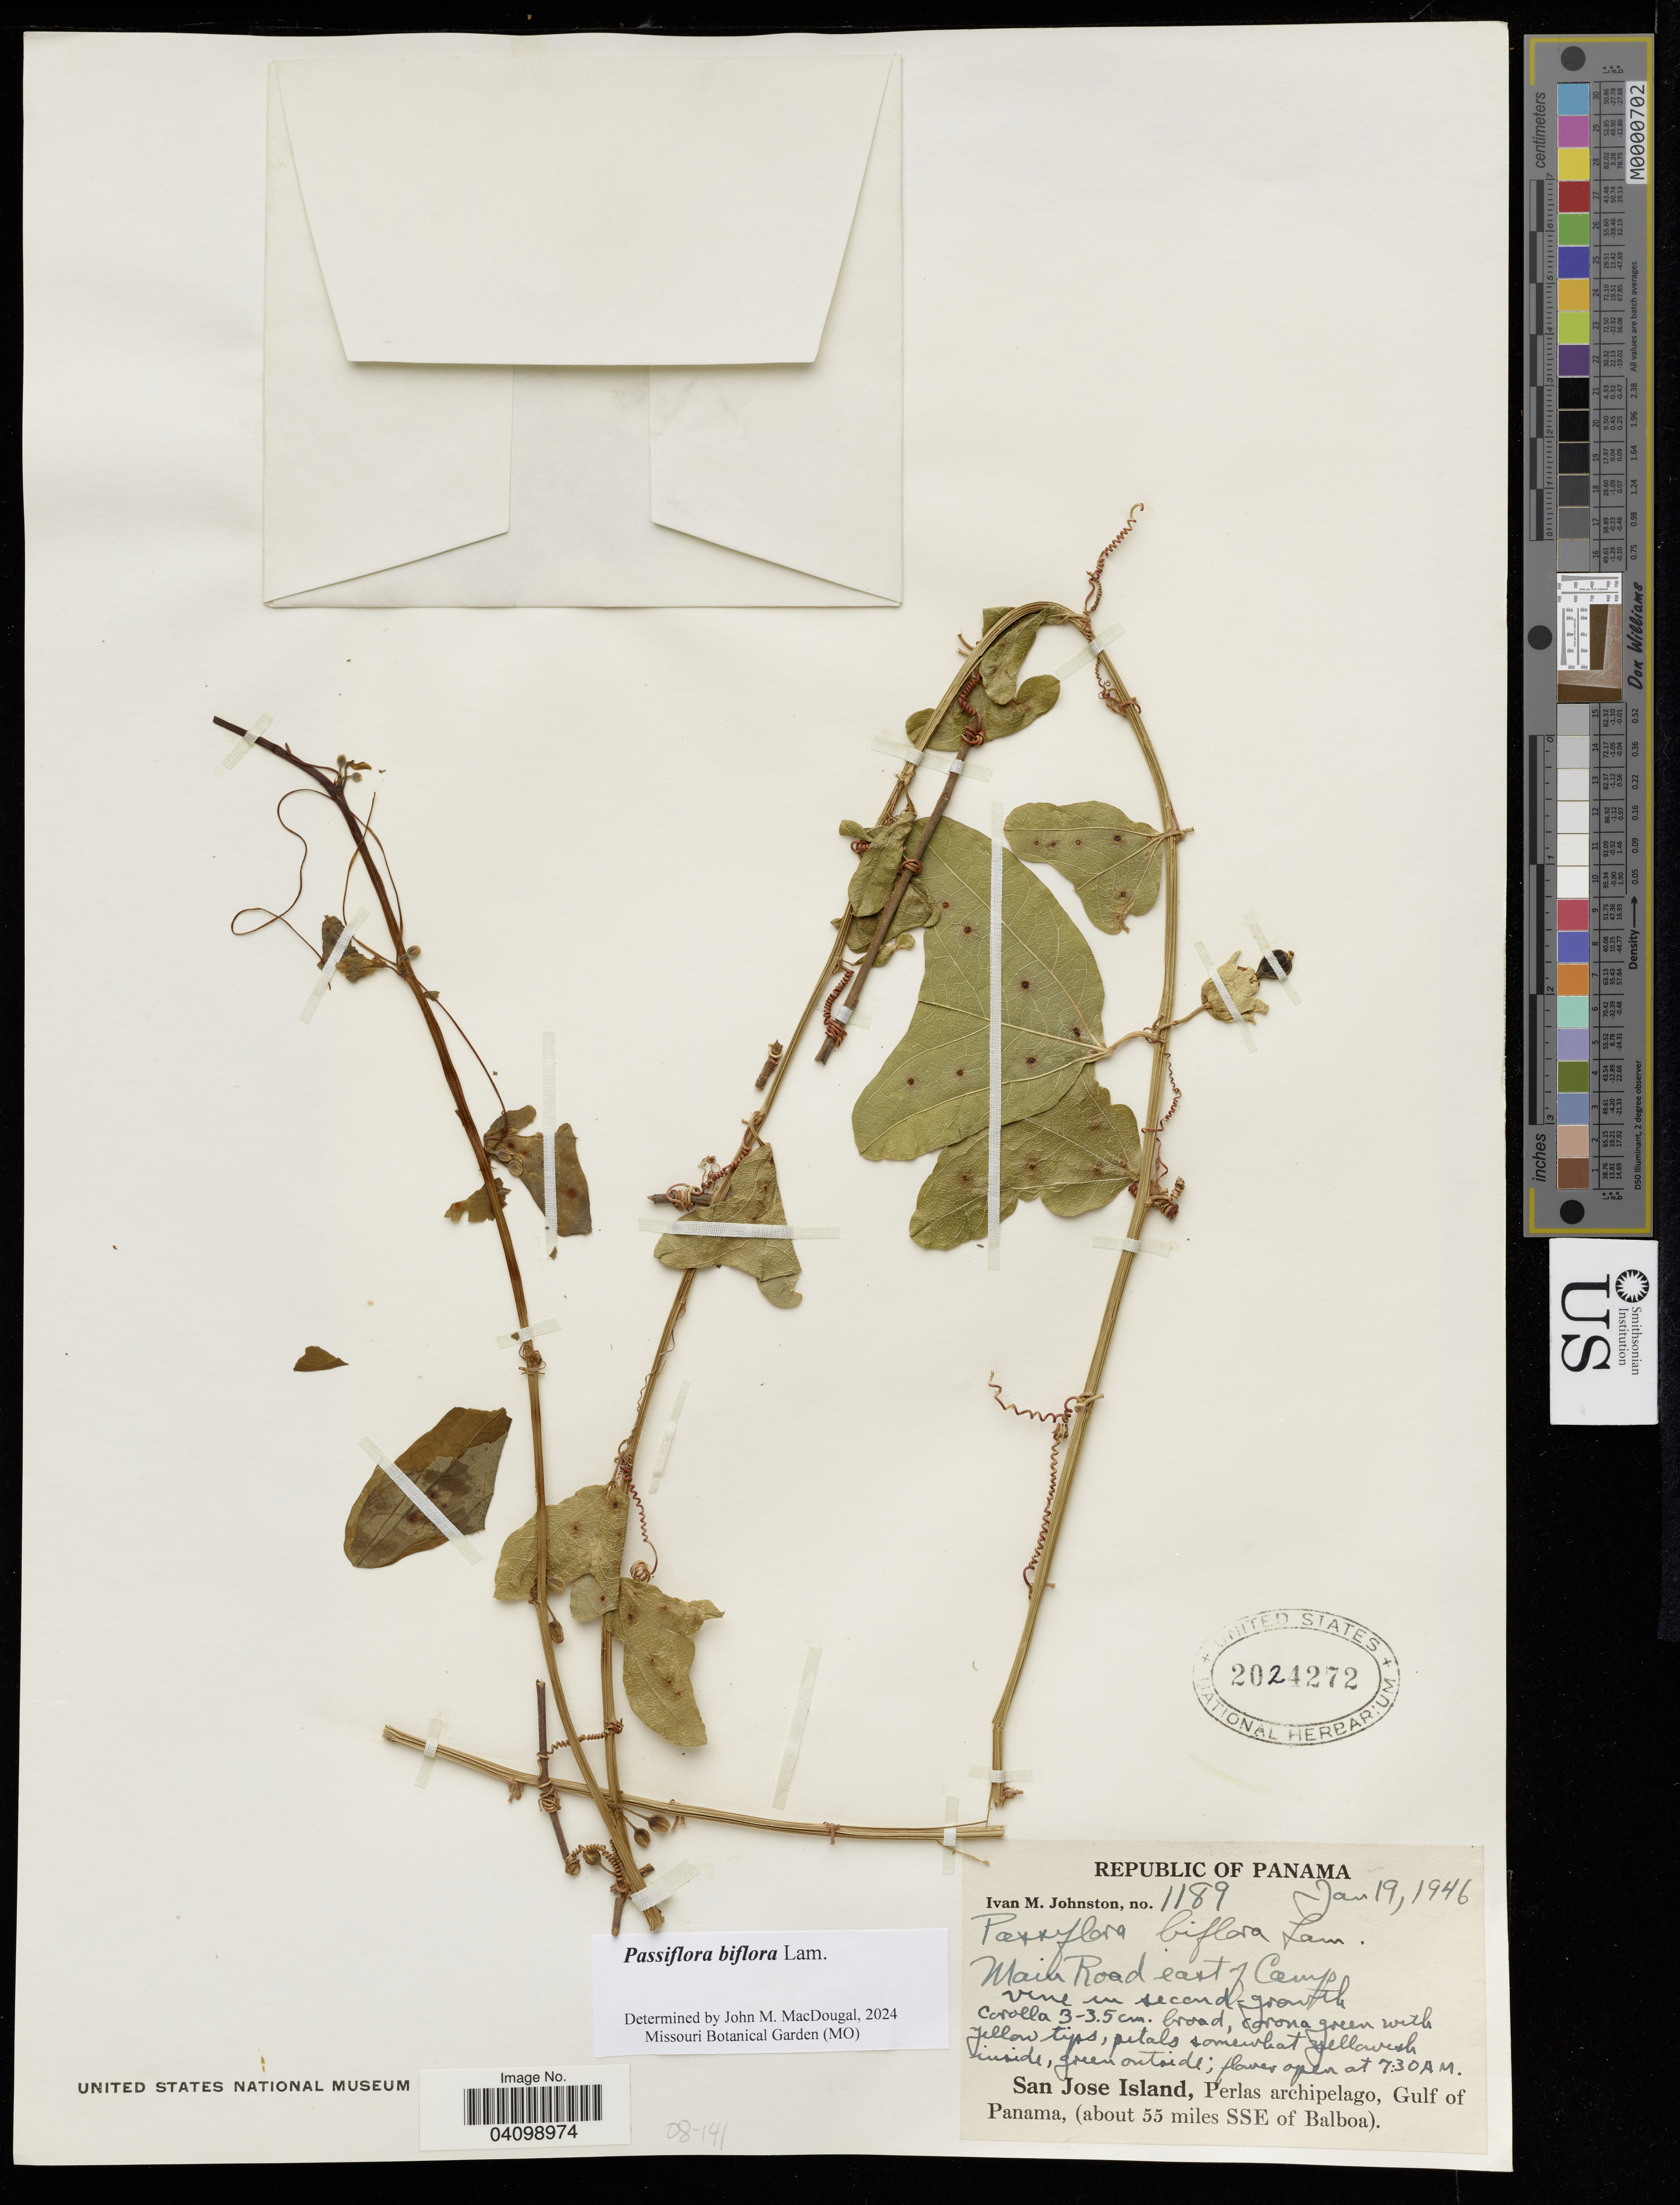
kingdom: Plantae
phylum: Tracheophyta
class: Magnoliopsida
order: Malpighiales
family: Passifloraceae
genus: Passiflora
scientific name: Passiflora biflora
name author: Lam.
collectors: I.M. Johnston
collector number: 1189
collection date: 1946-01-19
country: Panama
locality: Main Road east of Camp. San Jose Island, Perlas archipelago, Gulf of Panama, (about 55 miles SSE of Balboa).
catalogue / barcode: US 2024272